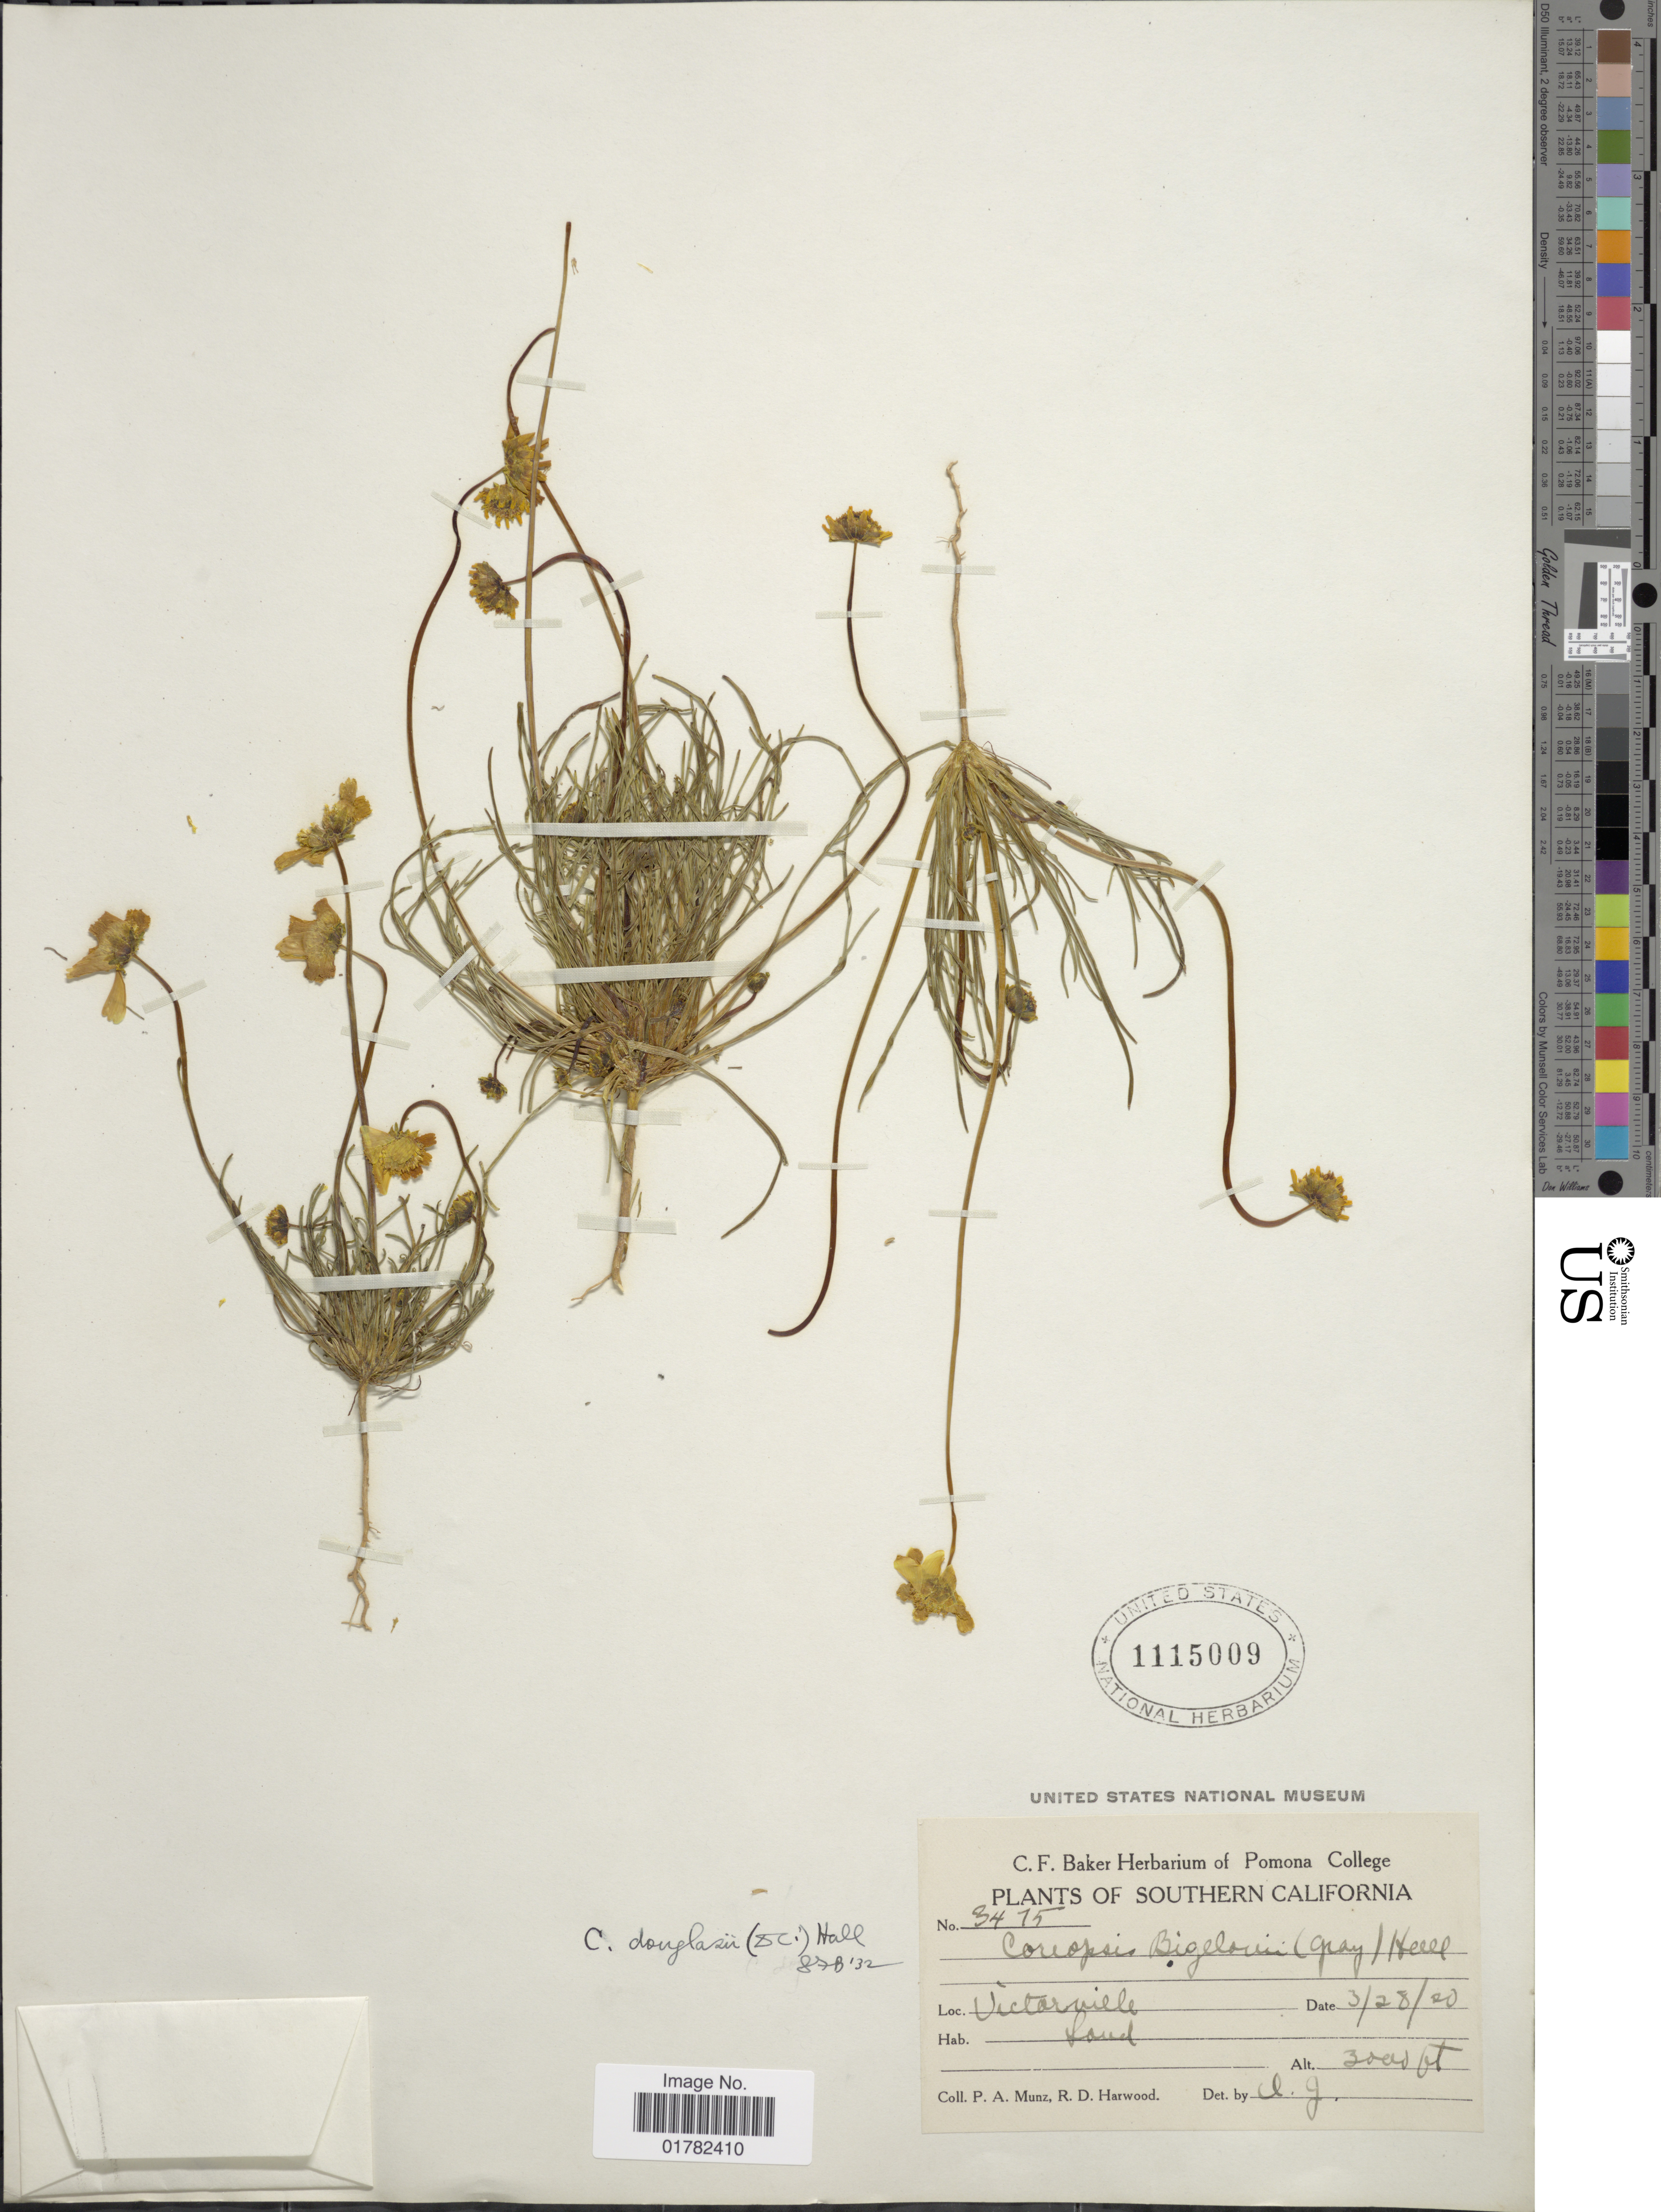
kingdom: Plantae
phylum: Tracheophyta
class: Magnoliopsida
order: Asterales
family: Asteraceae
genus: Coreopsis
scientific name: Coreopsis douglasii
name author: (DC.) H.M. Hall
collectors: P. A. Munz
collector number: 3475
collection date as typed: Transcribed d/m/y: 28/3/20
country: United States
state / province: California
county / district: San Barnadino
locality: Southern California, Victorville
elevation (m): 914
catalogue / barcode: US 1115009